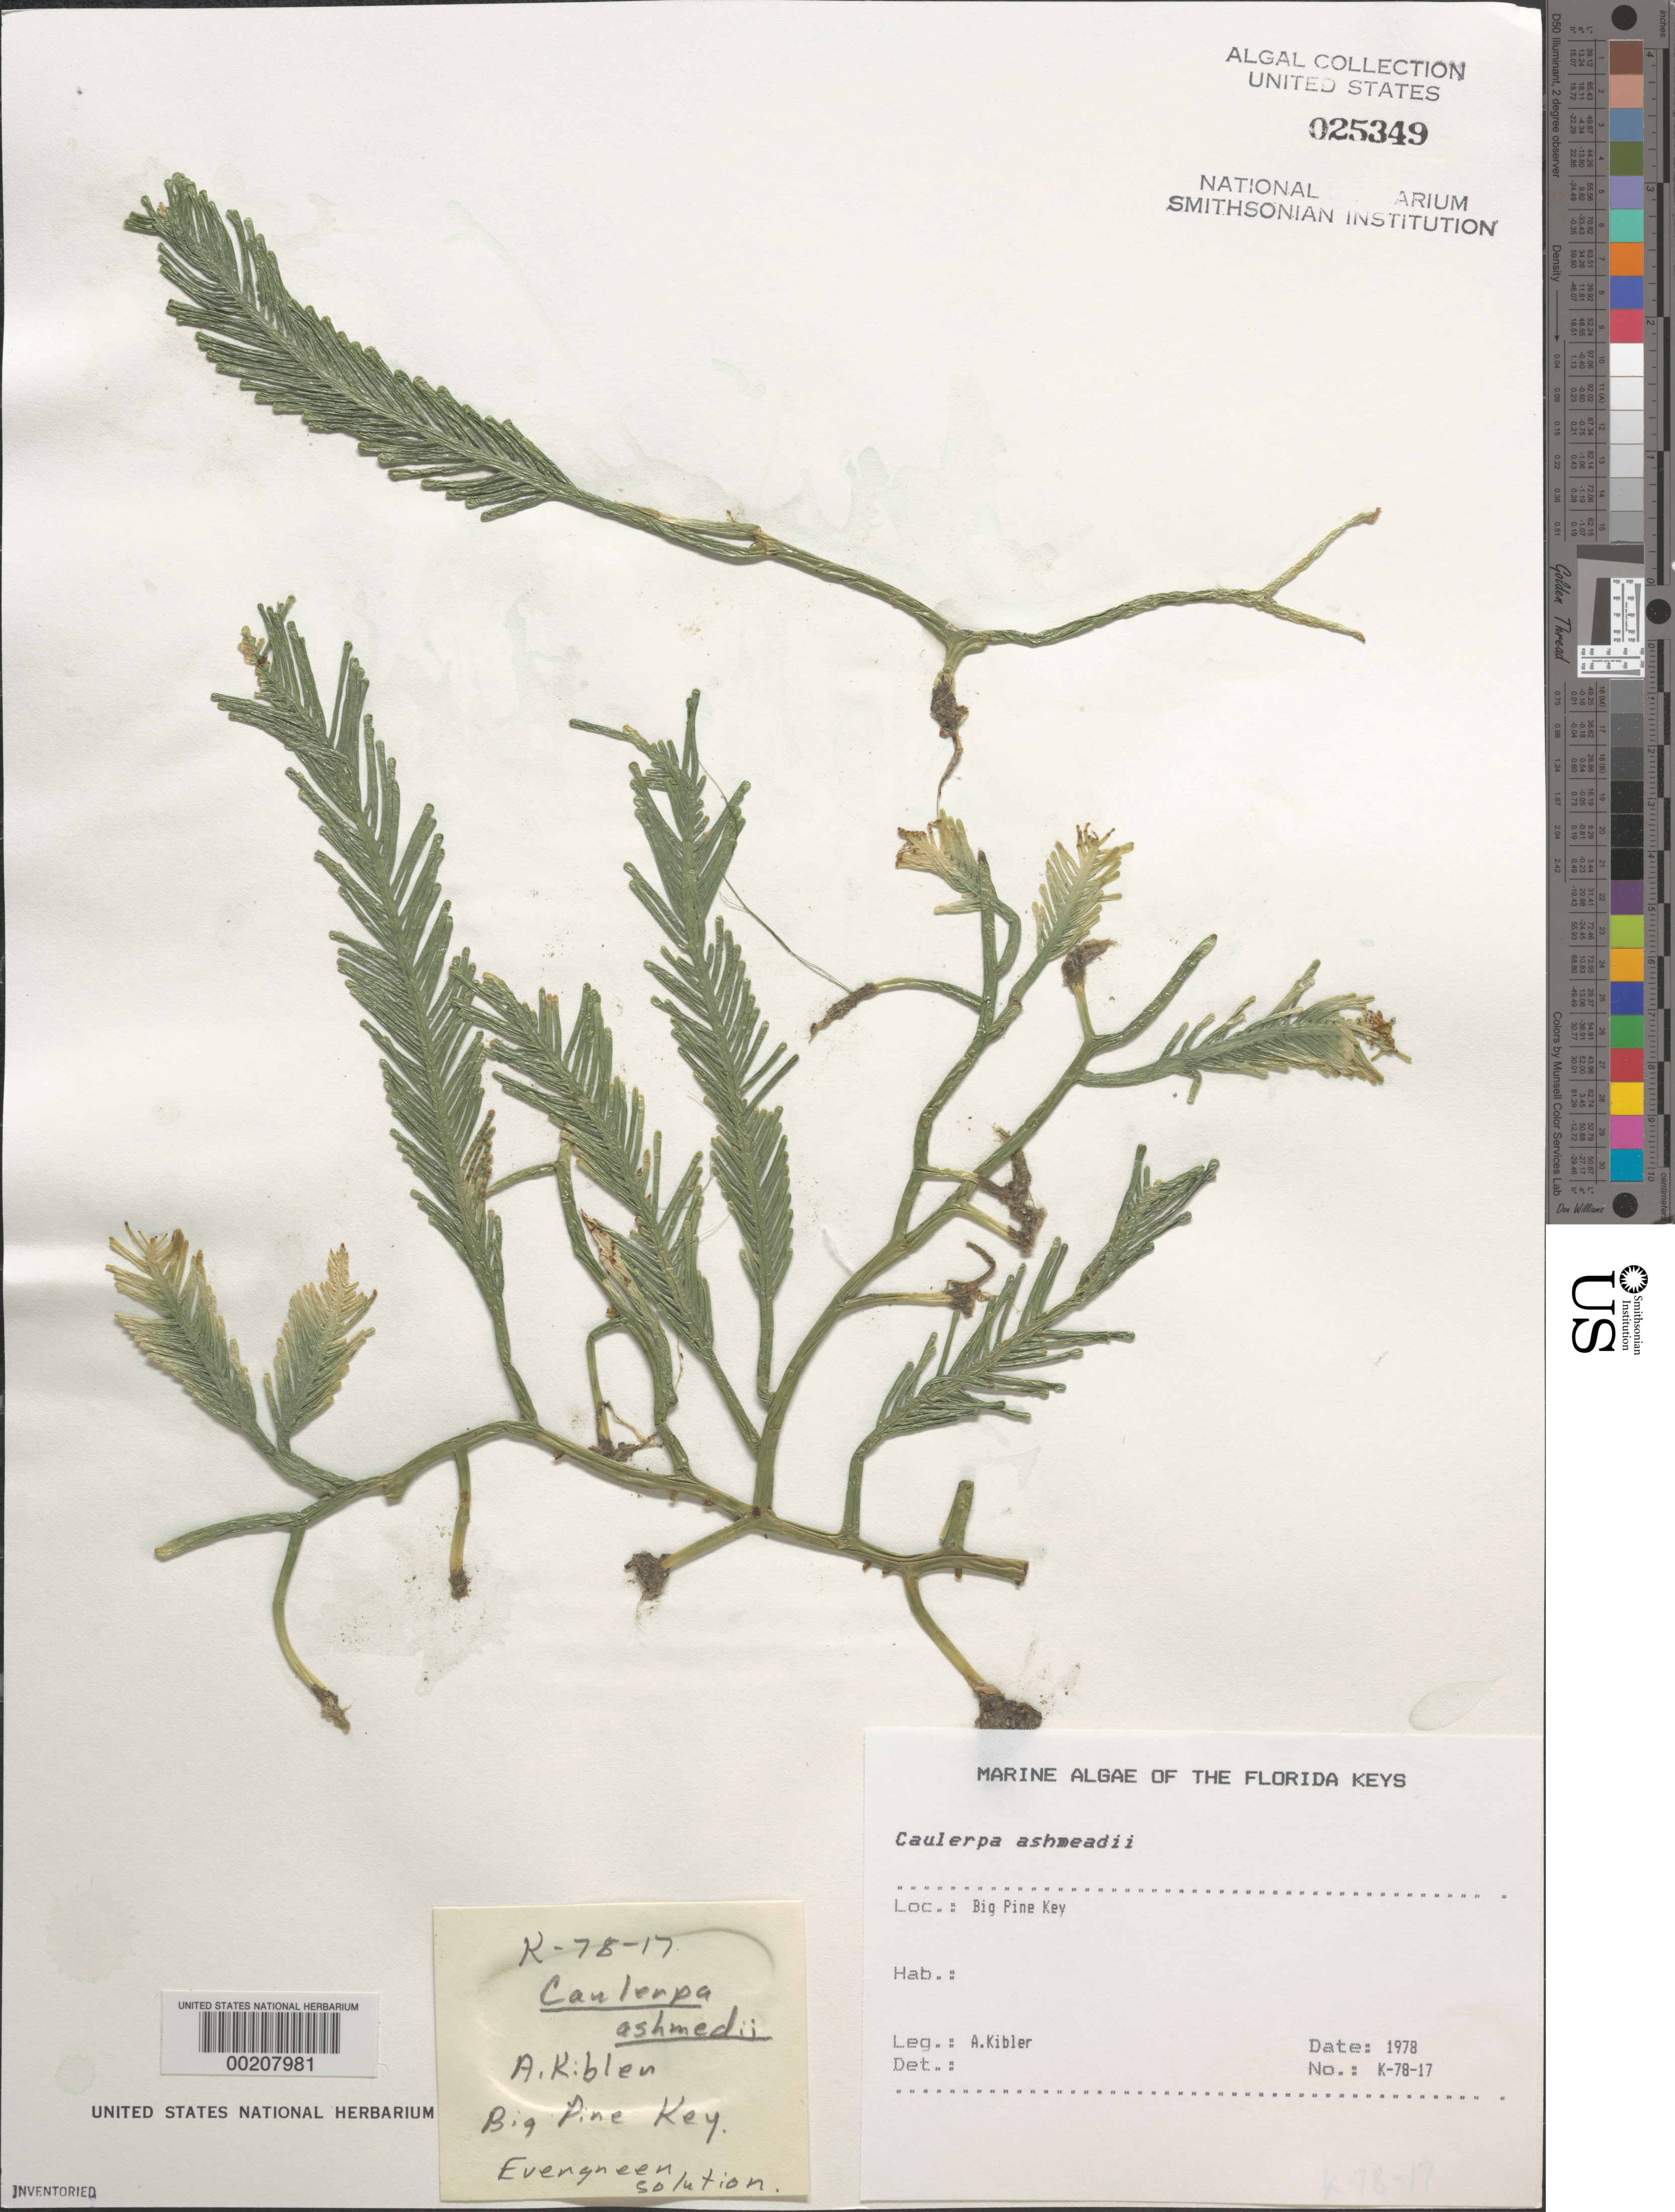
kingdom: Plantae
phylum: Chlorophyta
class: Ulvophyceae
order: Bryopsidales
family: Caulerpaceae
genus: Caulerpa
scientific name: Caulerpa ashmeadii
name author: Harv.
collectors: A. Kibler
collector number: K-78-17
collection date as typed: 1978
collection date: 1978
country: United States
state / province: Florida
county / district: Monroe County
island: Big Pine Key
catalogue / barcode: US 25349